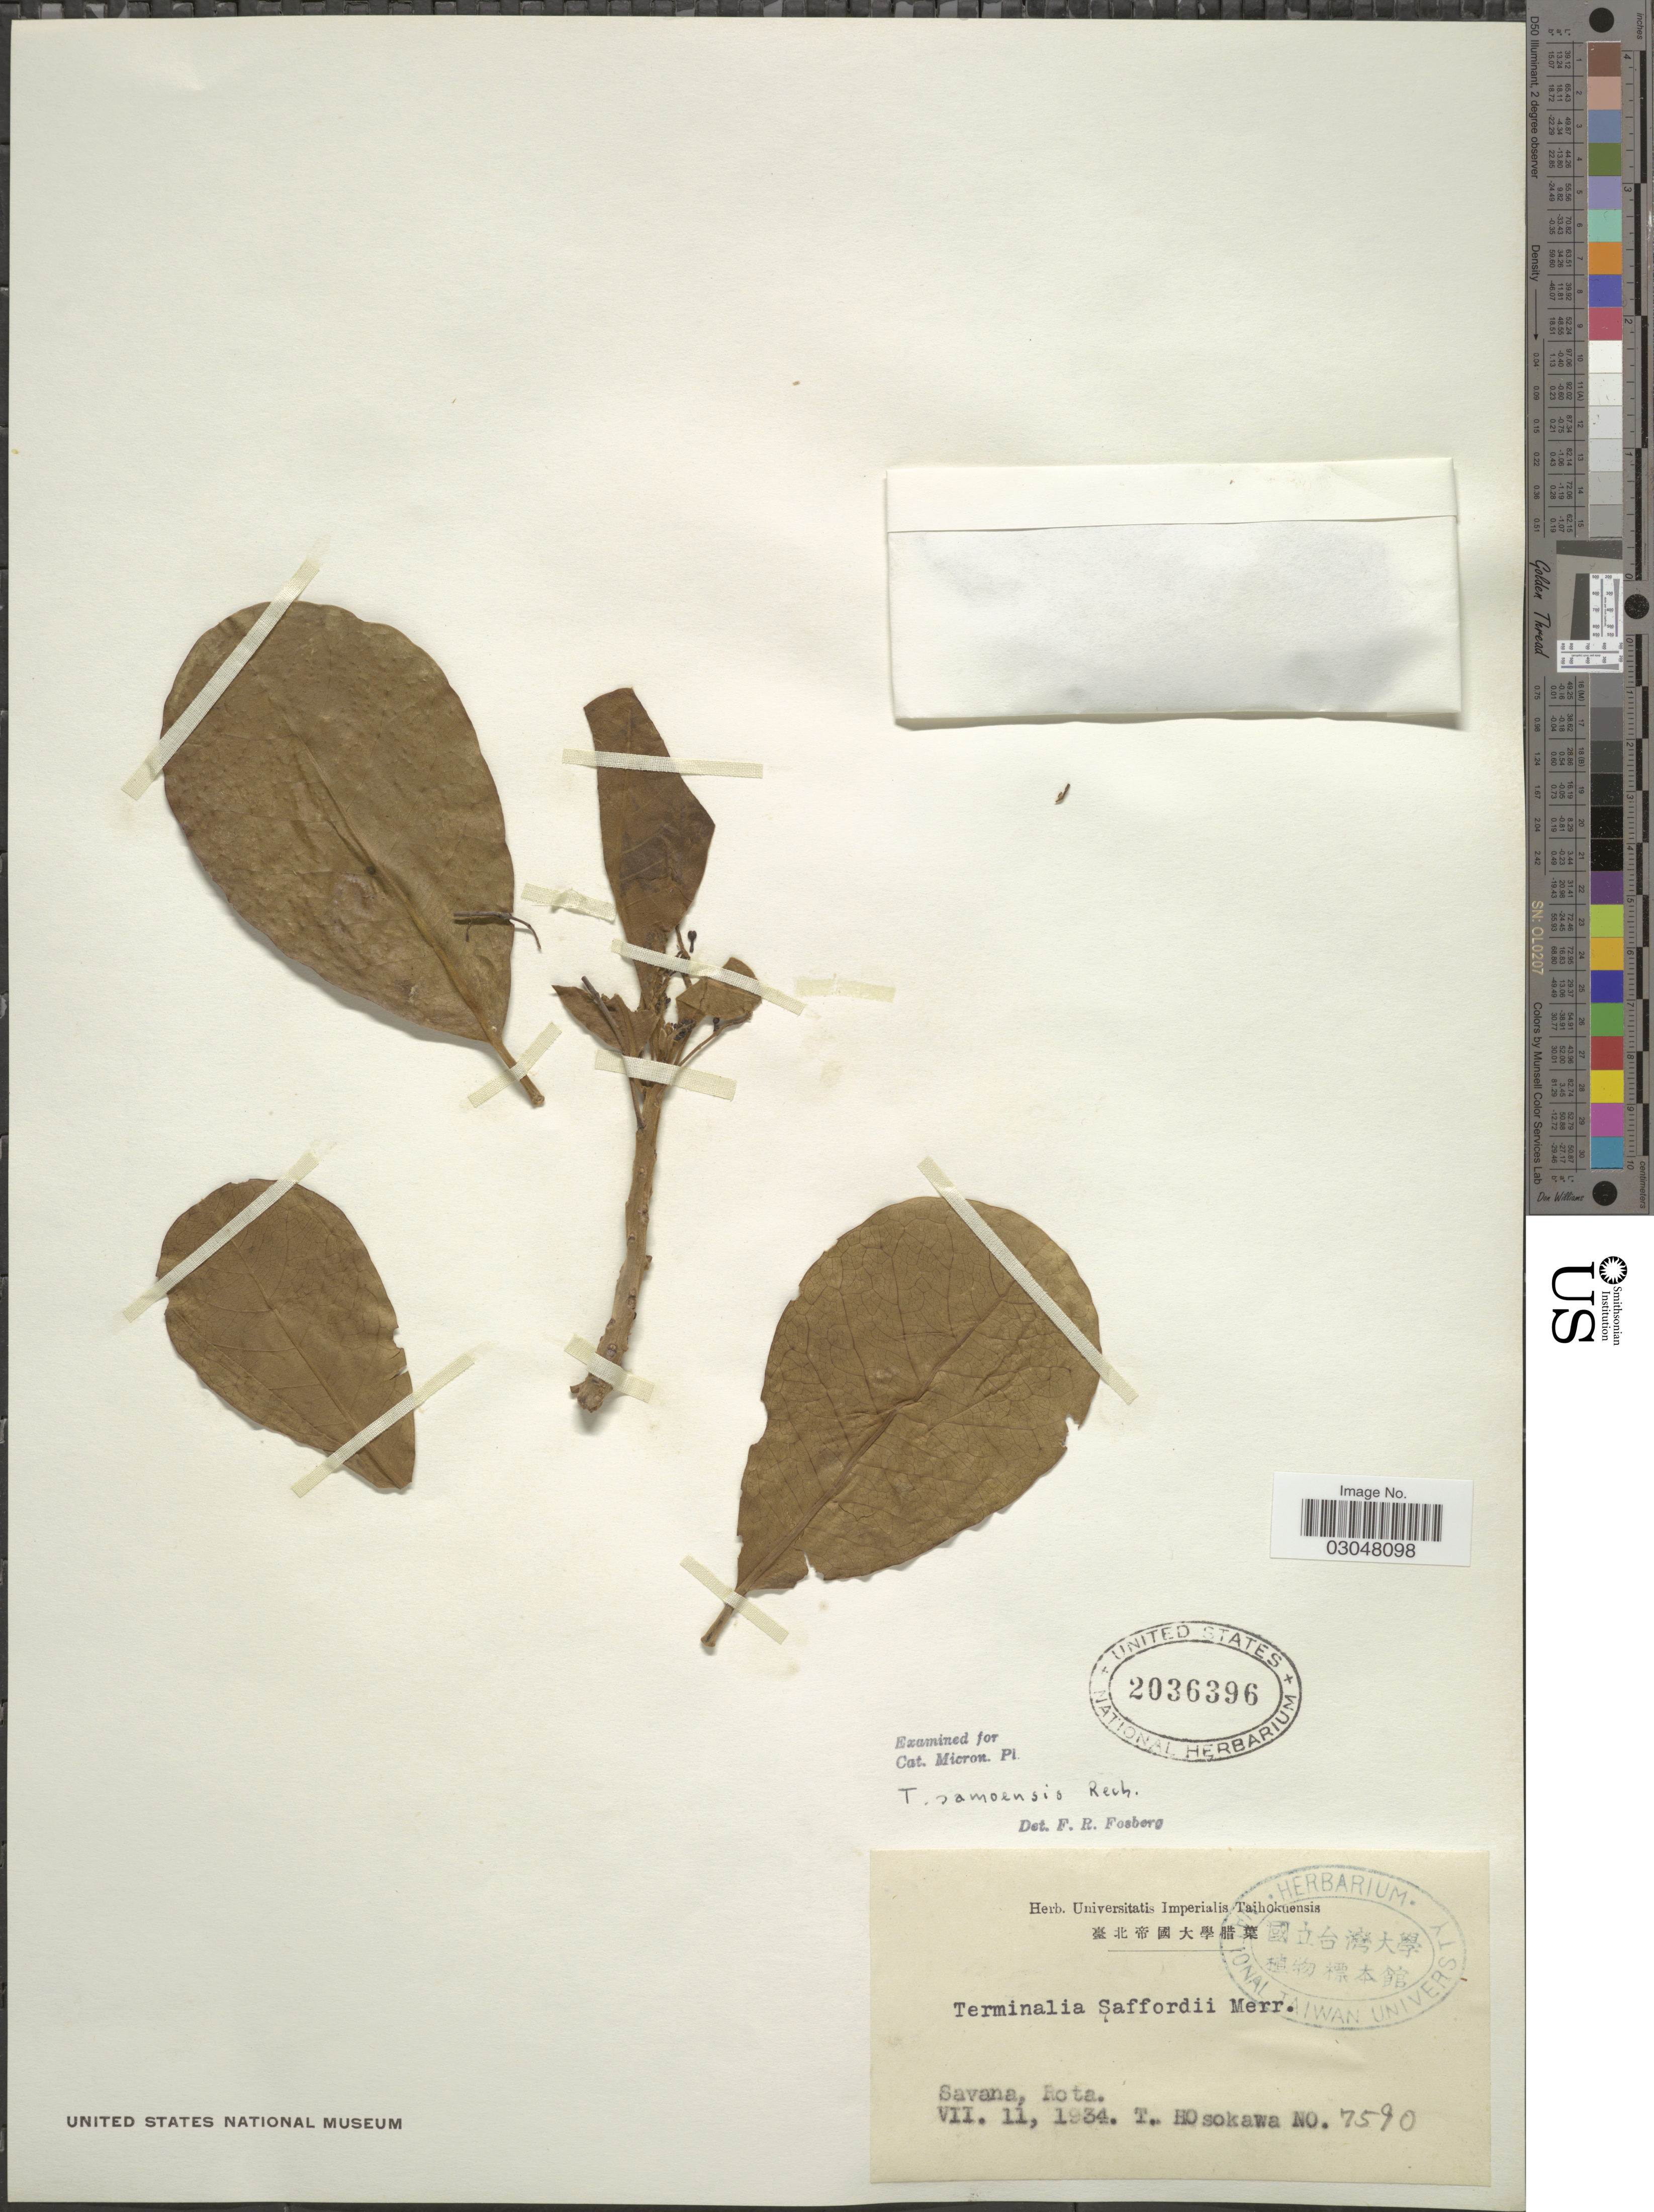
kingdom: Plantae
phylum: Tracheophyta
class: Magnoliopsida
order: Myrtales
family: Combretaceae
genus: Terminalia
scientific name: Terminalia samoensis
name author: Rech.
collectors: T. Hosakawa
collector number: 7590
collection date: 1934-07-11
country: Northern Mariana Islands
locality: Savana, Rota.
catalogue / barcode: US 2036396